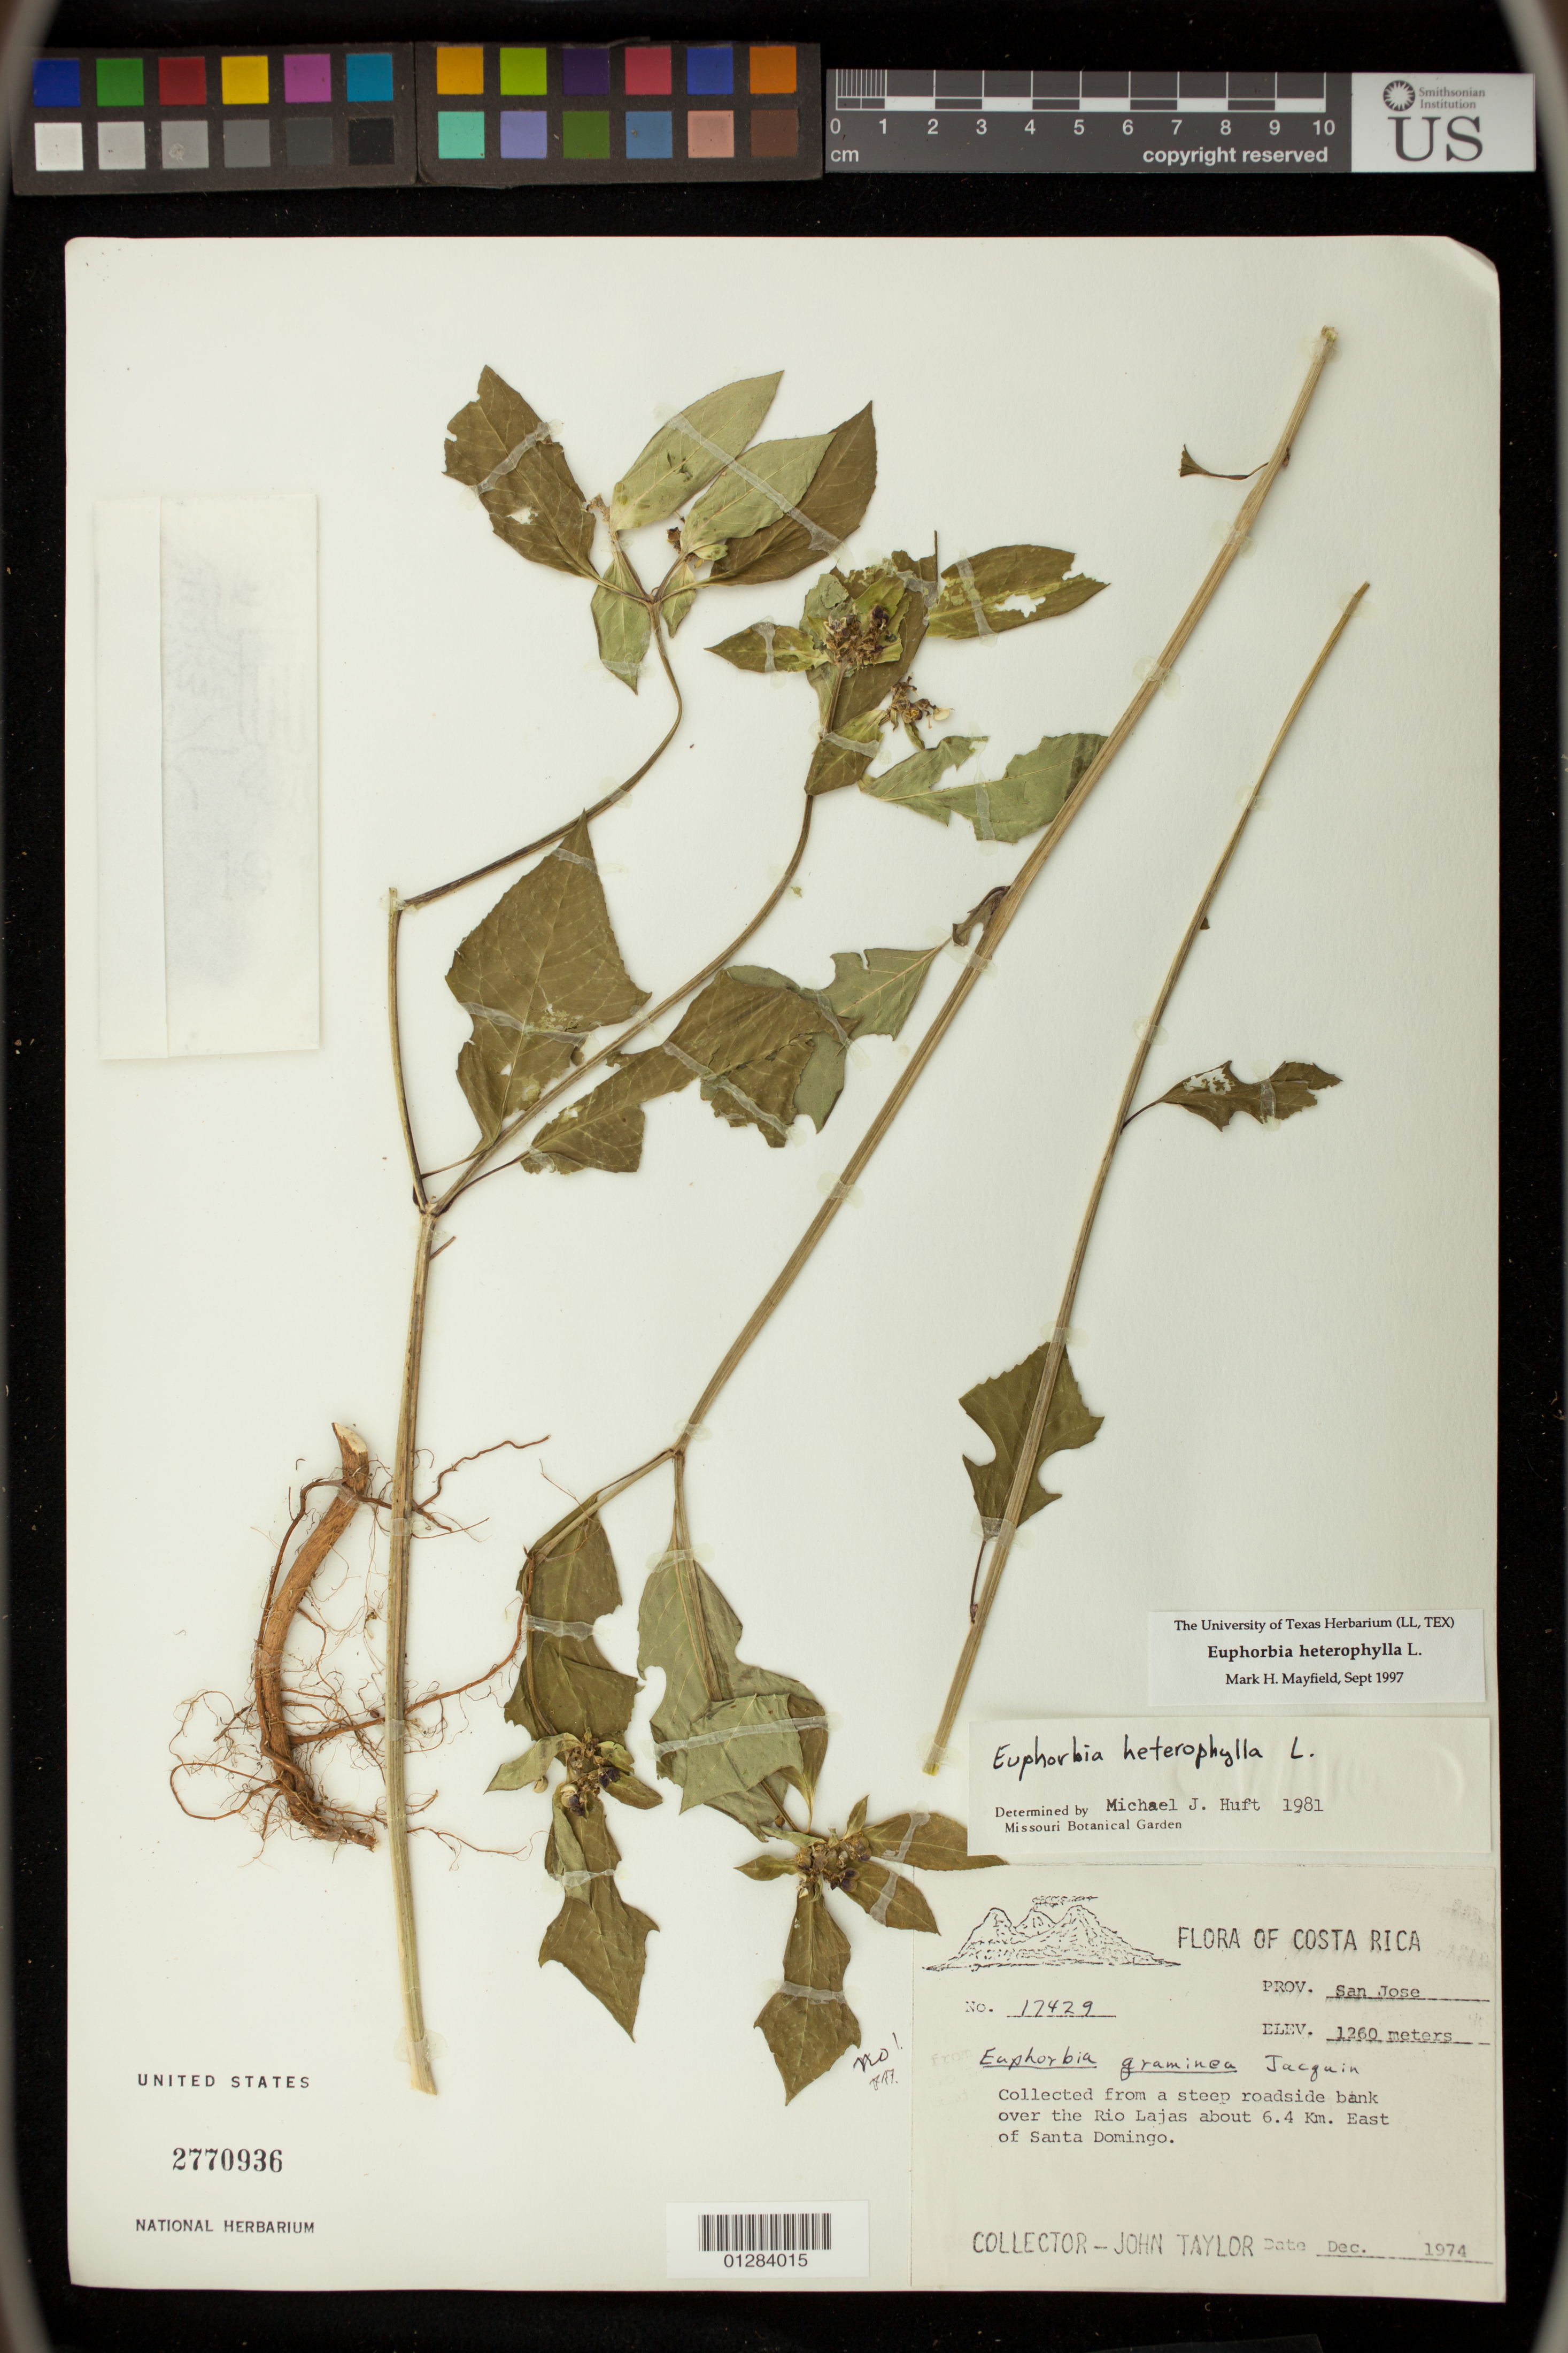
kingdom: Plantae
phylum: Tracheophyta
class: Magnoliopsida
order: Malpighiales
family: Euphorbiaceae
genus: Euphorbia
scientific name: Euphorbia heterophylla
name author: L.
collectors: J. Taylor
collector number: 12429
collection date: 1974-12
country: Costa Rica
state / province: San Jose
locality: Roadside bank over the Rio Lajas about 6.4 Km. East of Santa Domingo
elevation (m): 1260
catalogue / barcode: US 2770936